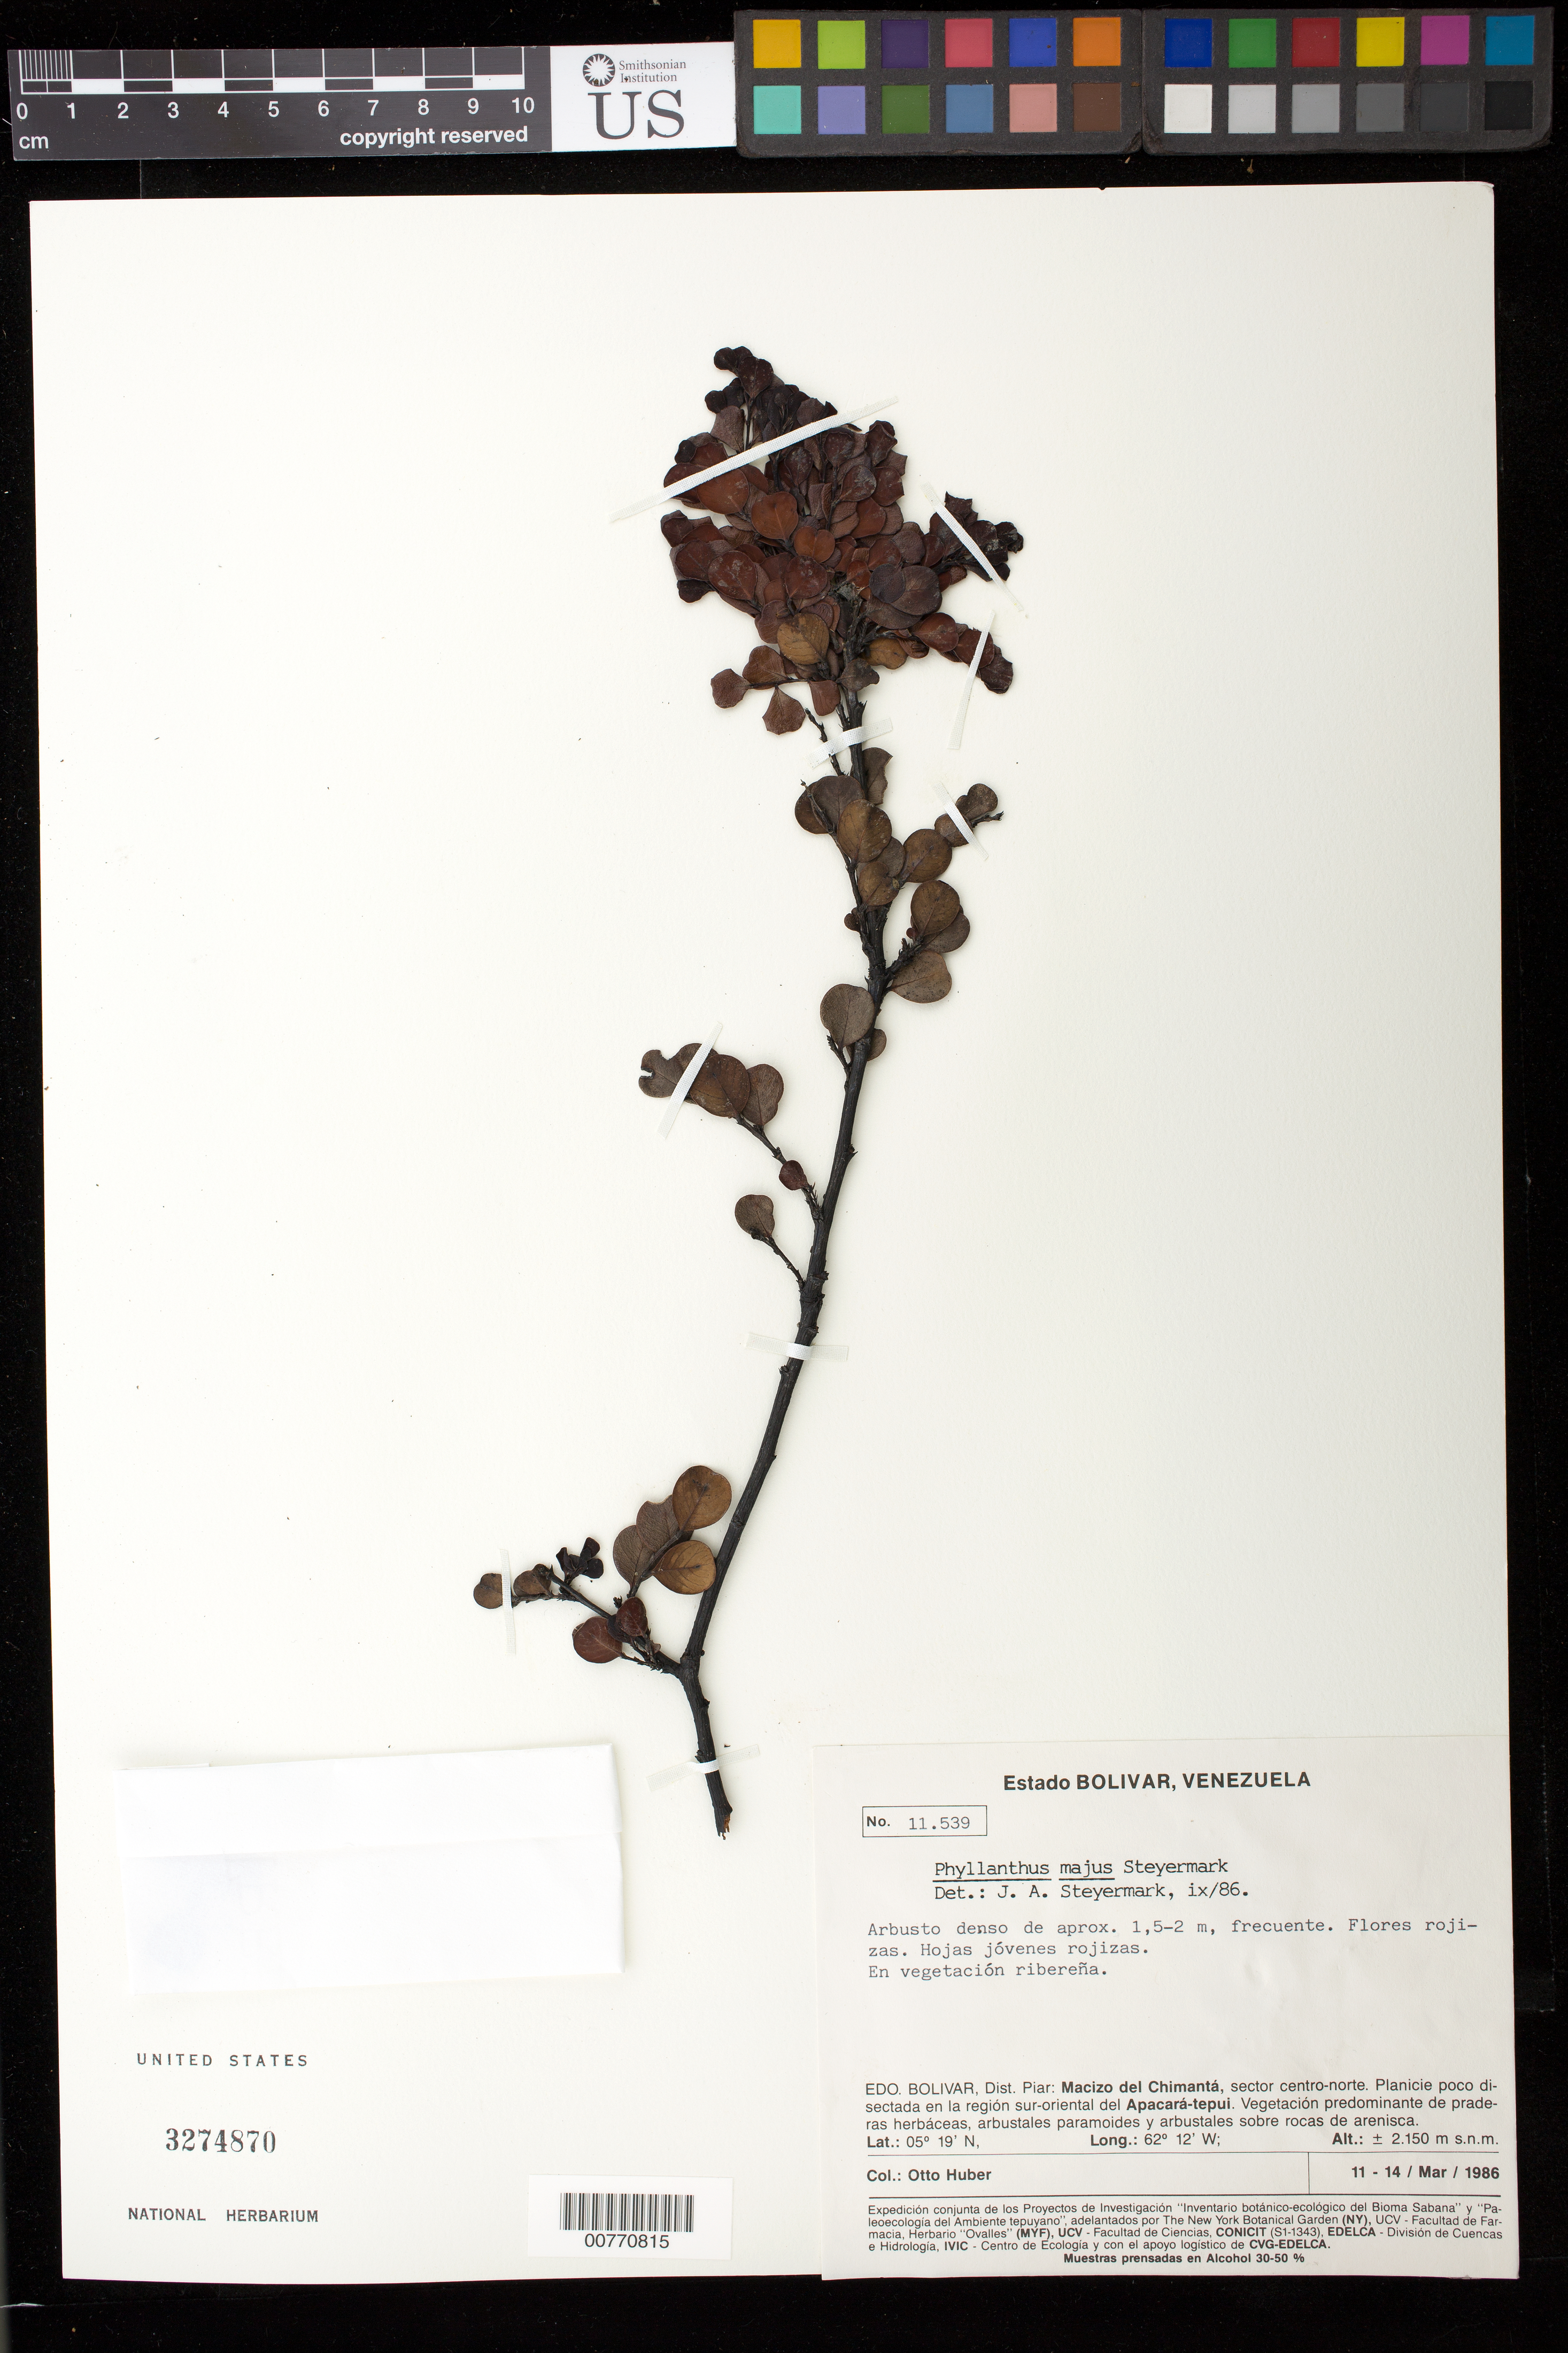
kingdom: Plantae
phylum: Tracheophyta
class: Magnoliopsida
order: Malpighiales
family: Phyllanthaceae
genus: Phyllanthus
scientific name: Phyllanthus majus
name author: Steyerm.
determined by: Steyermark, Julian A., (VEN)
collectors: O. Huber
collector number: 11539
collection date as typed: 11-Mar-86 to 14-Mar-86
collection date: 1986-03-11/1986-03-14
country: Venezuela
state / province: Bolívar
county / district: Piar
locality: Macizo del Chimantá, sector centro-norte, sur-oriental del Apacará-tepuí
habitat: Vegetación predominante de praderas herbaceas; en vegetación riberena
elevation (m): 2150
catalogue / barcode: US 3274870